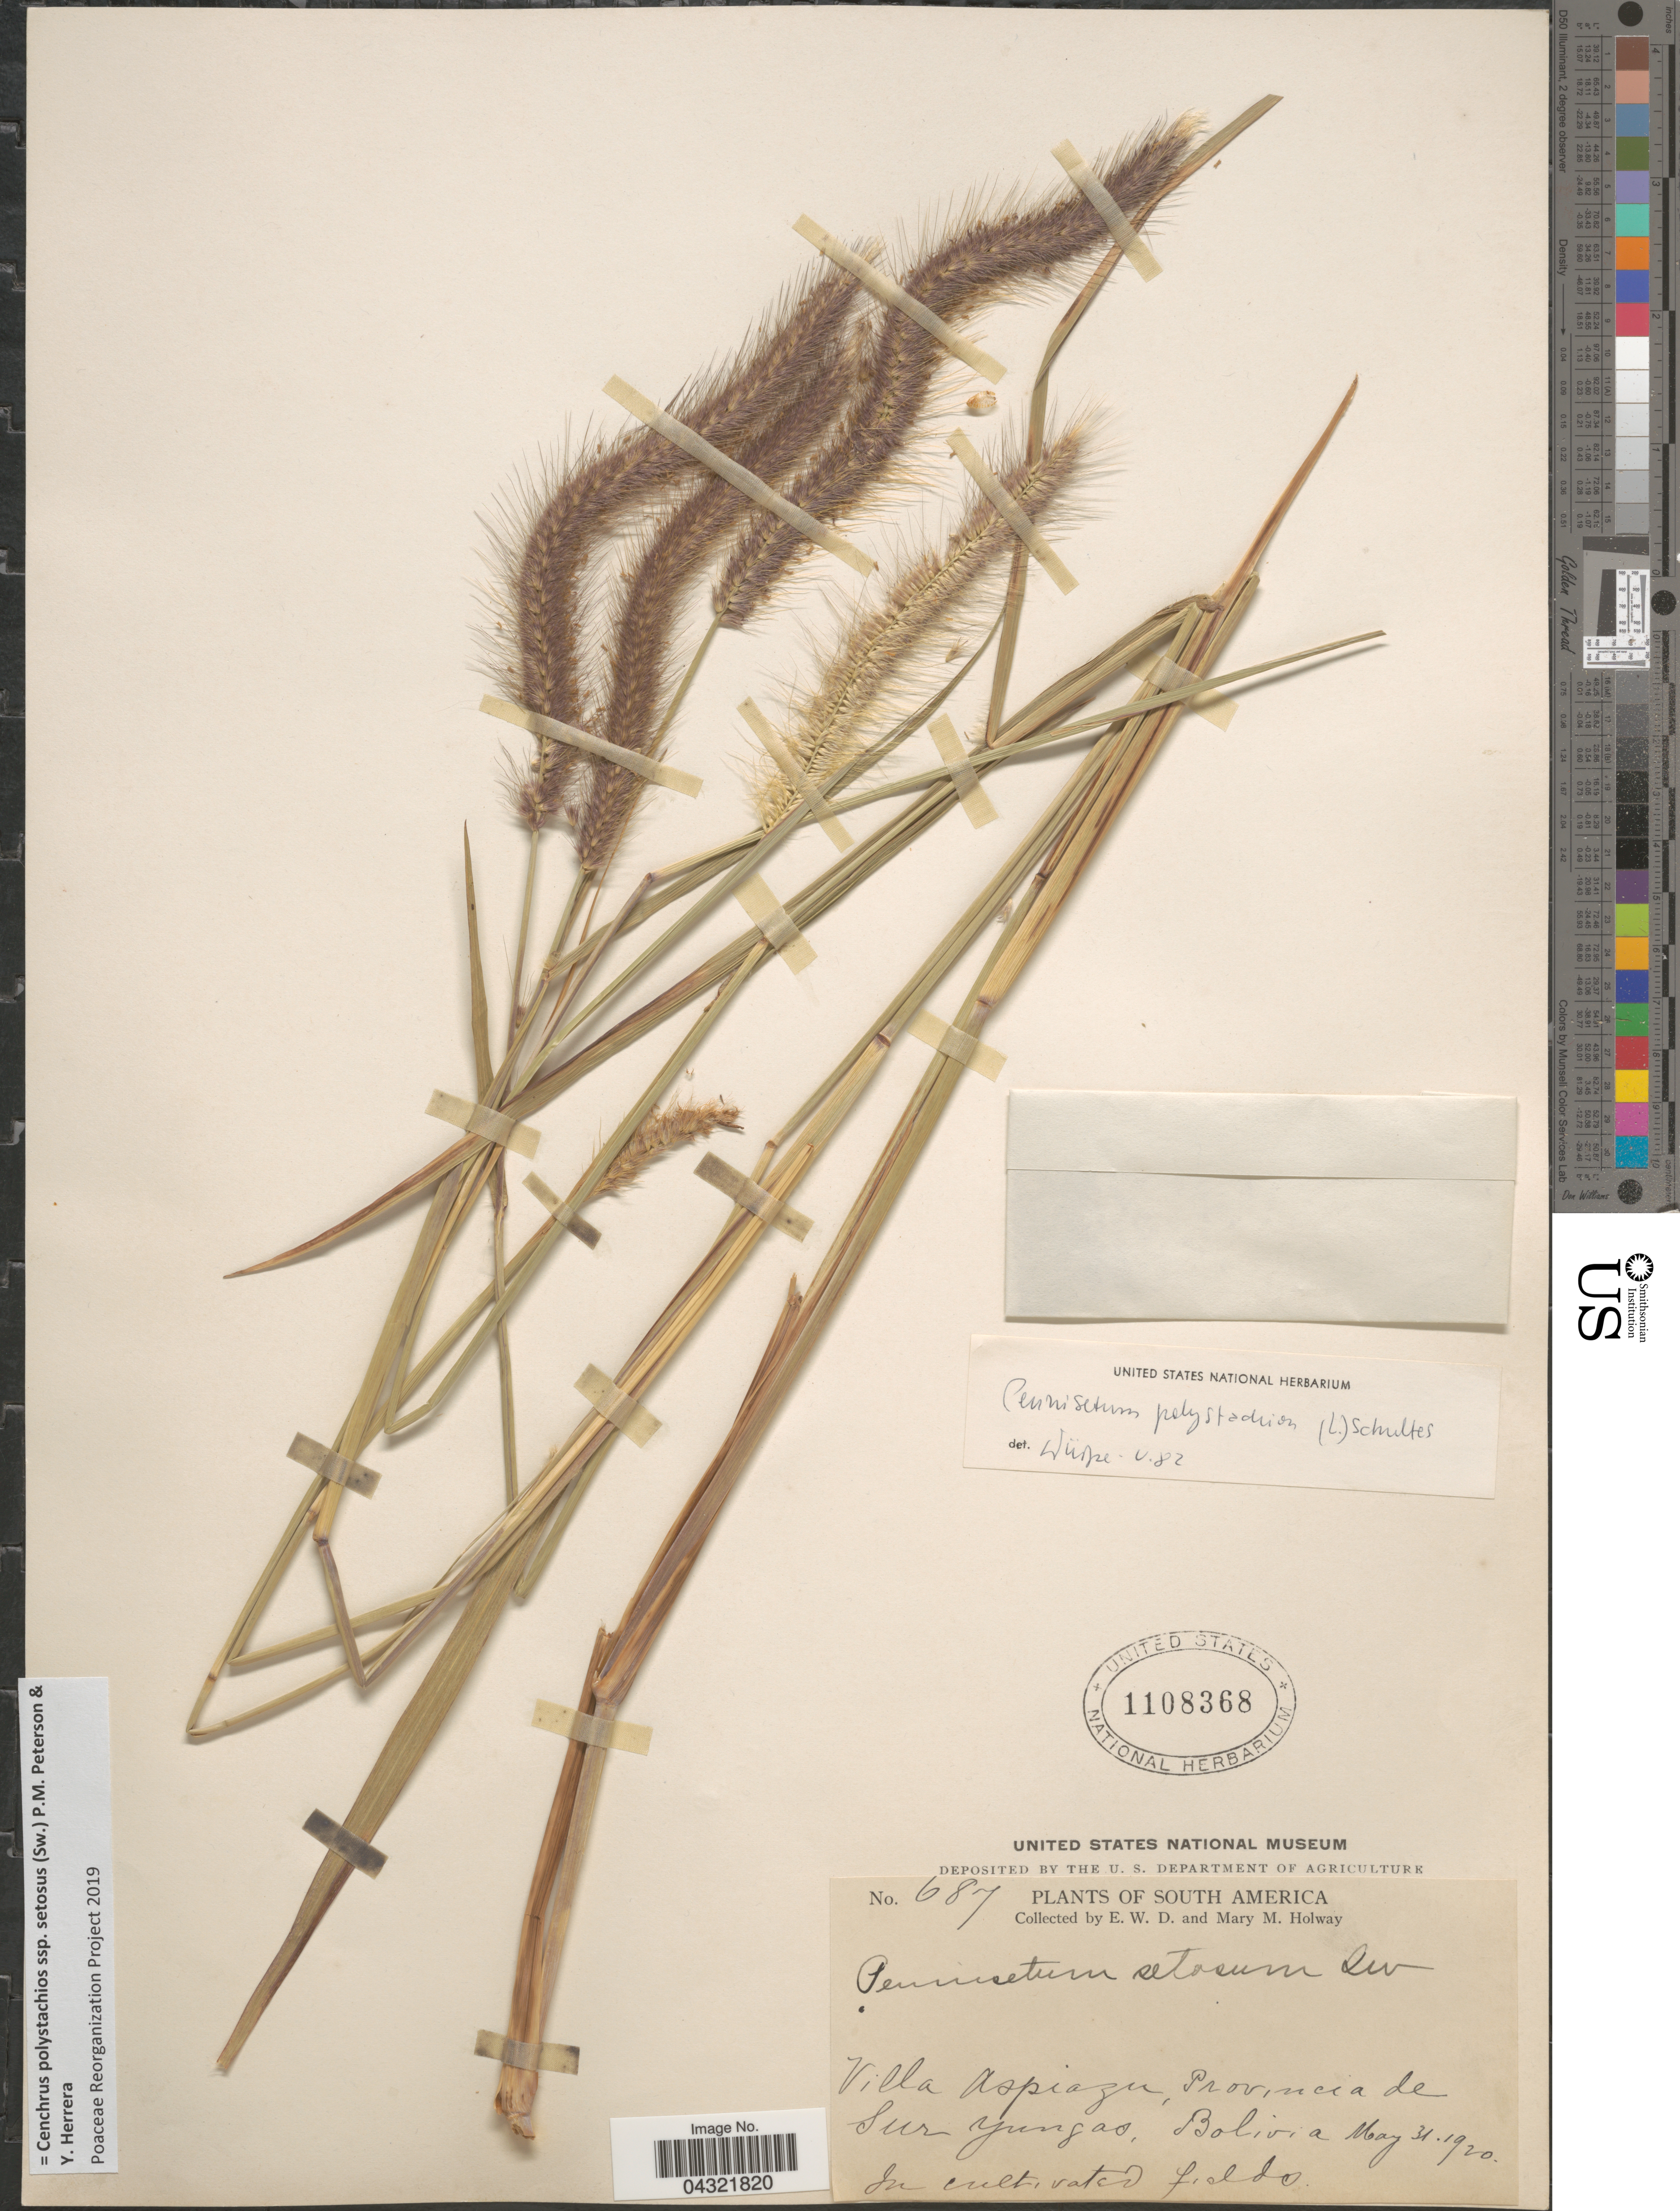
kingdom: Plantae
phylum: Tracheophyta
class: Liliopsida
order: Poales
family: Poaceae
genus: Cenchrus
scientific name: Cenchrus polystachios subsp. setosus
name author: (Sw.) P.M. Peterson & Y. Herrera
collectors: E. W. D. Holway & M. M. Holway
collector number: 687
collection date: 1920-05-31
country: Bolivia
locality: Villa aspiazu, Provincia de Sur Yungas. In cultivated fields.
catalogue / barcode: US 1108368